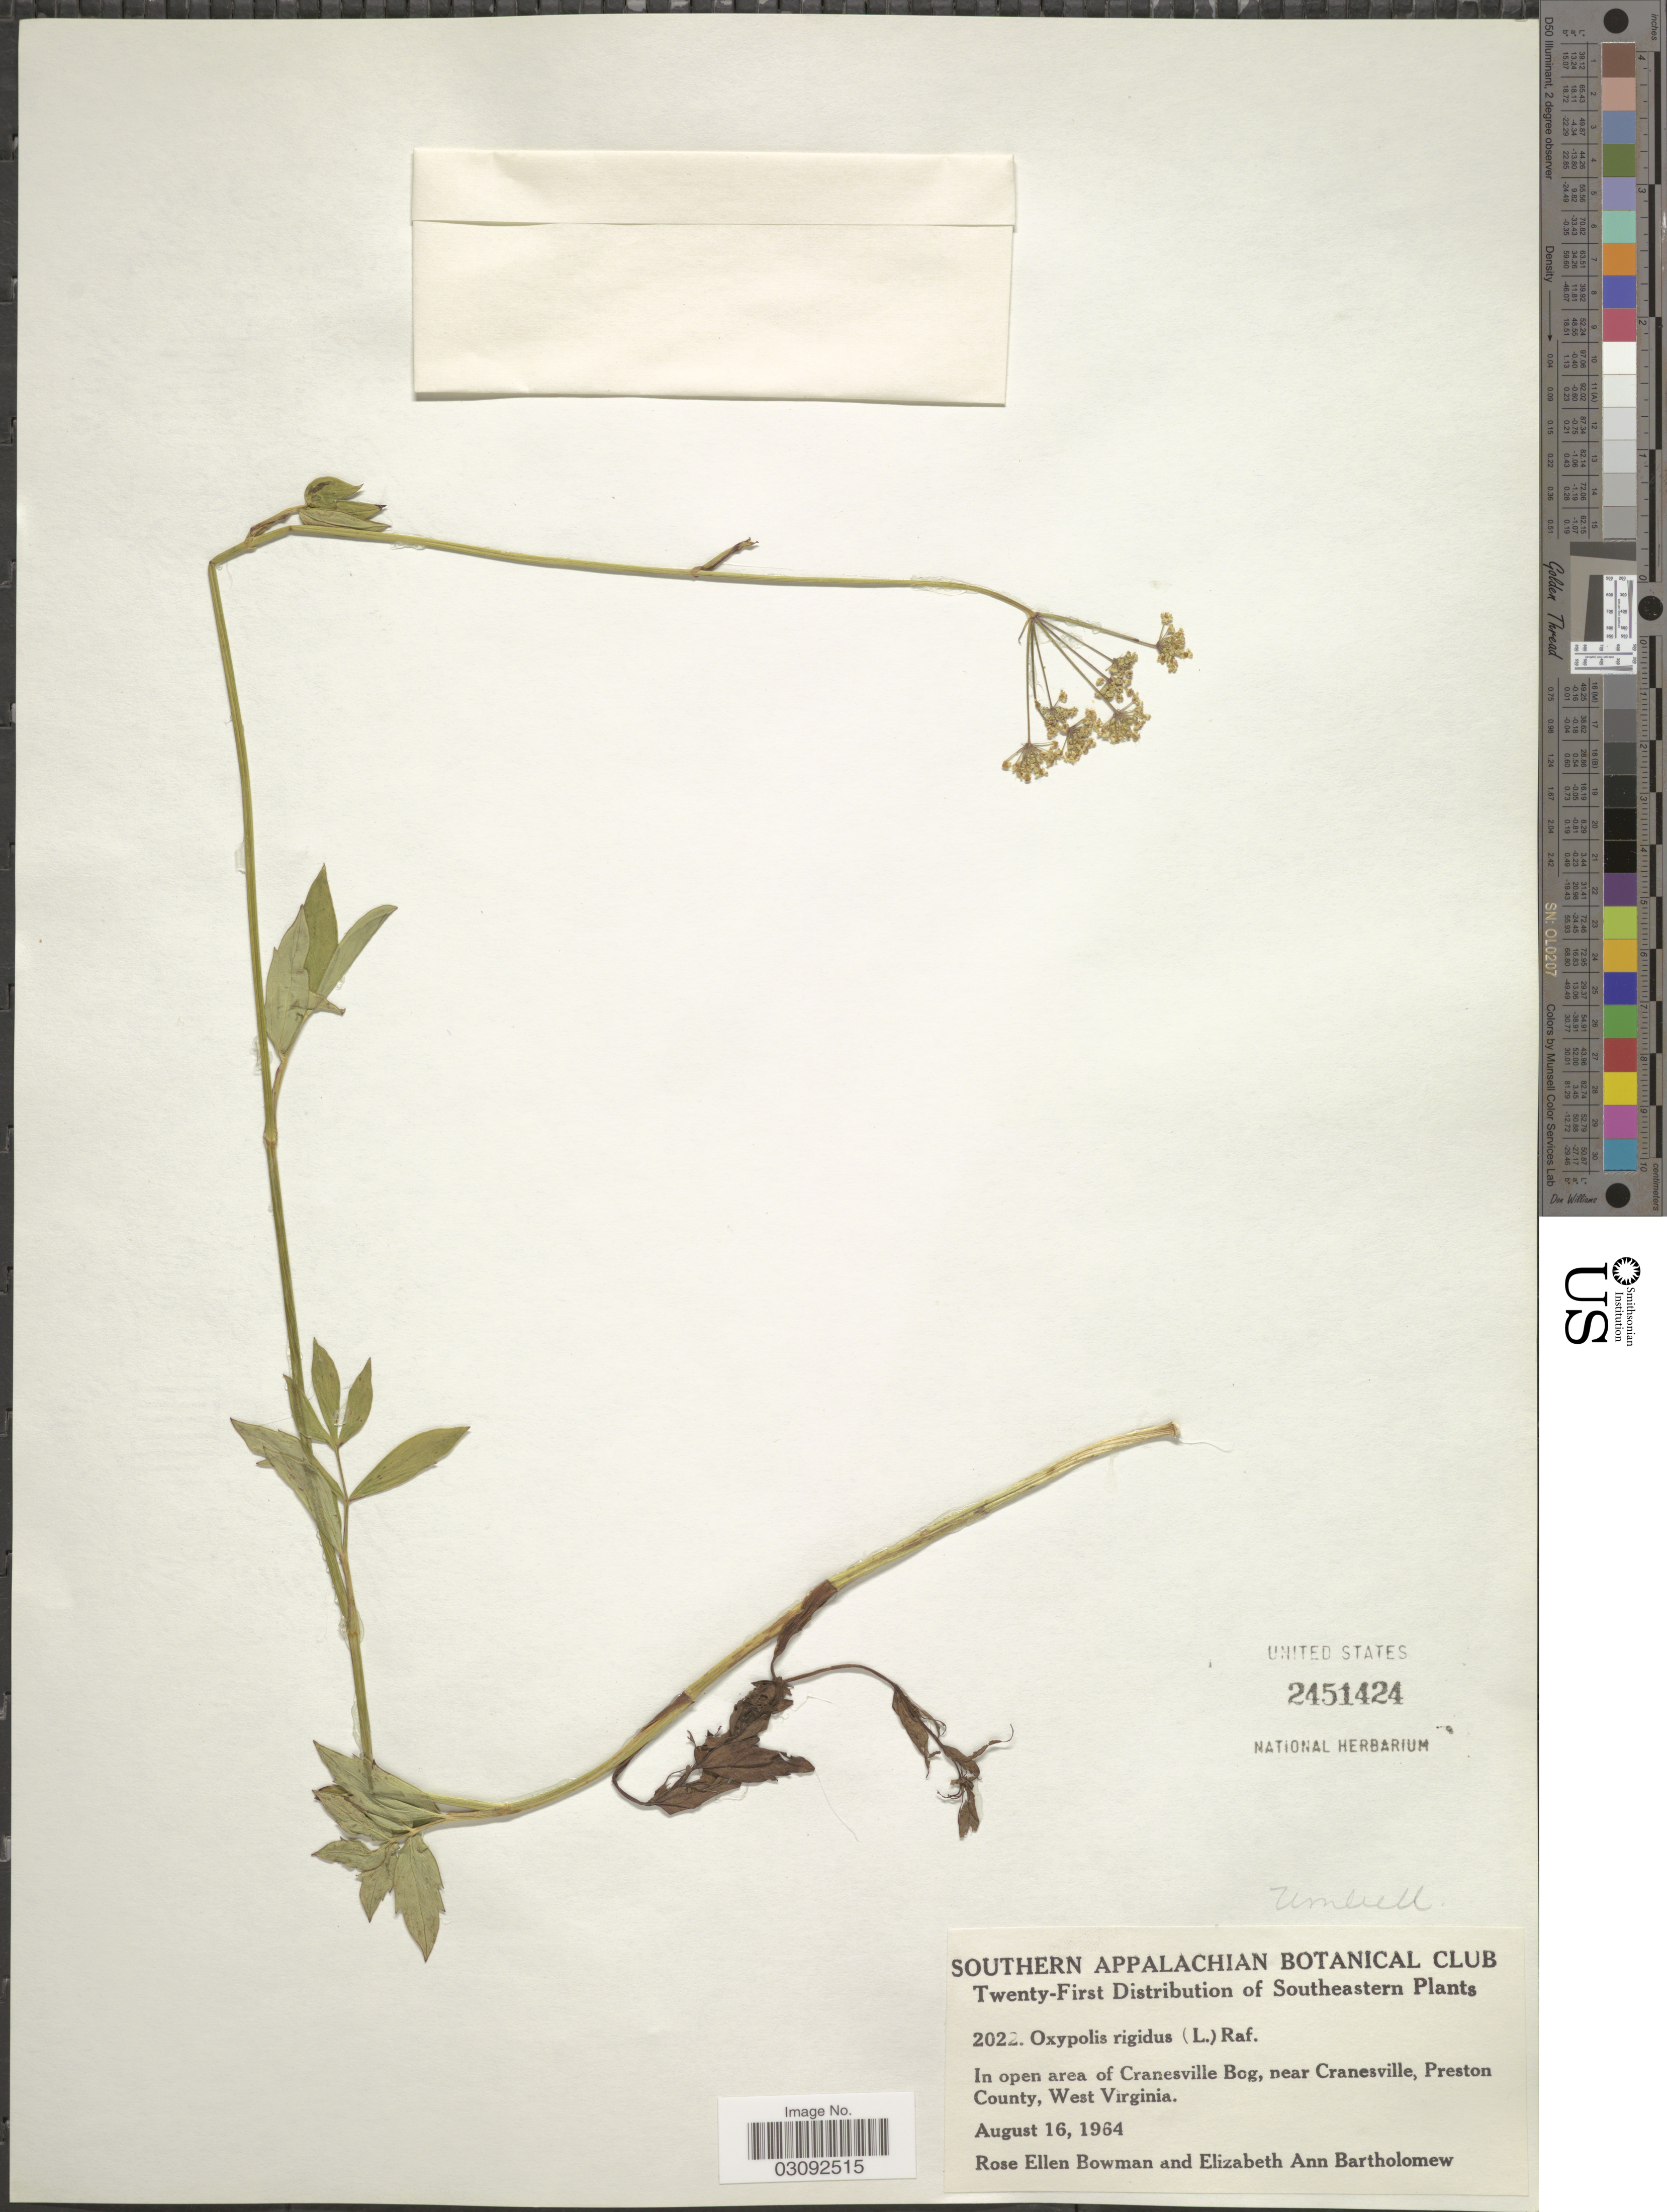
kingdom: Plantae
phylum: Tracheophyta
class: Magnoliopsida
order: Apiales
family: Apiaceae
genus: Oxypolis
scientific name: Oxypolis rigidior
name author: (L.) Raf.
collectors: R. Bowman & E. Bartholomew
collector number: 2022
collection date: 1964-08-16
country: United States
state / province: West Virginia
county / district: Preston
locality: In open area of Cranesville Bog, near Cranesville, Preston County.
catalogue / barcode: US 2451424